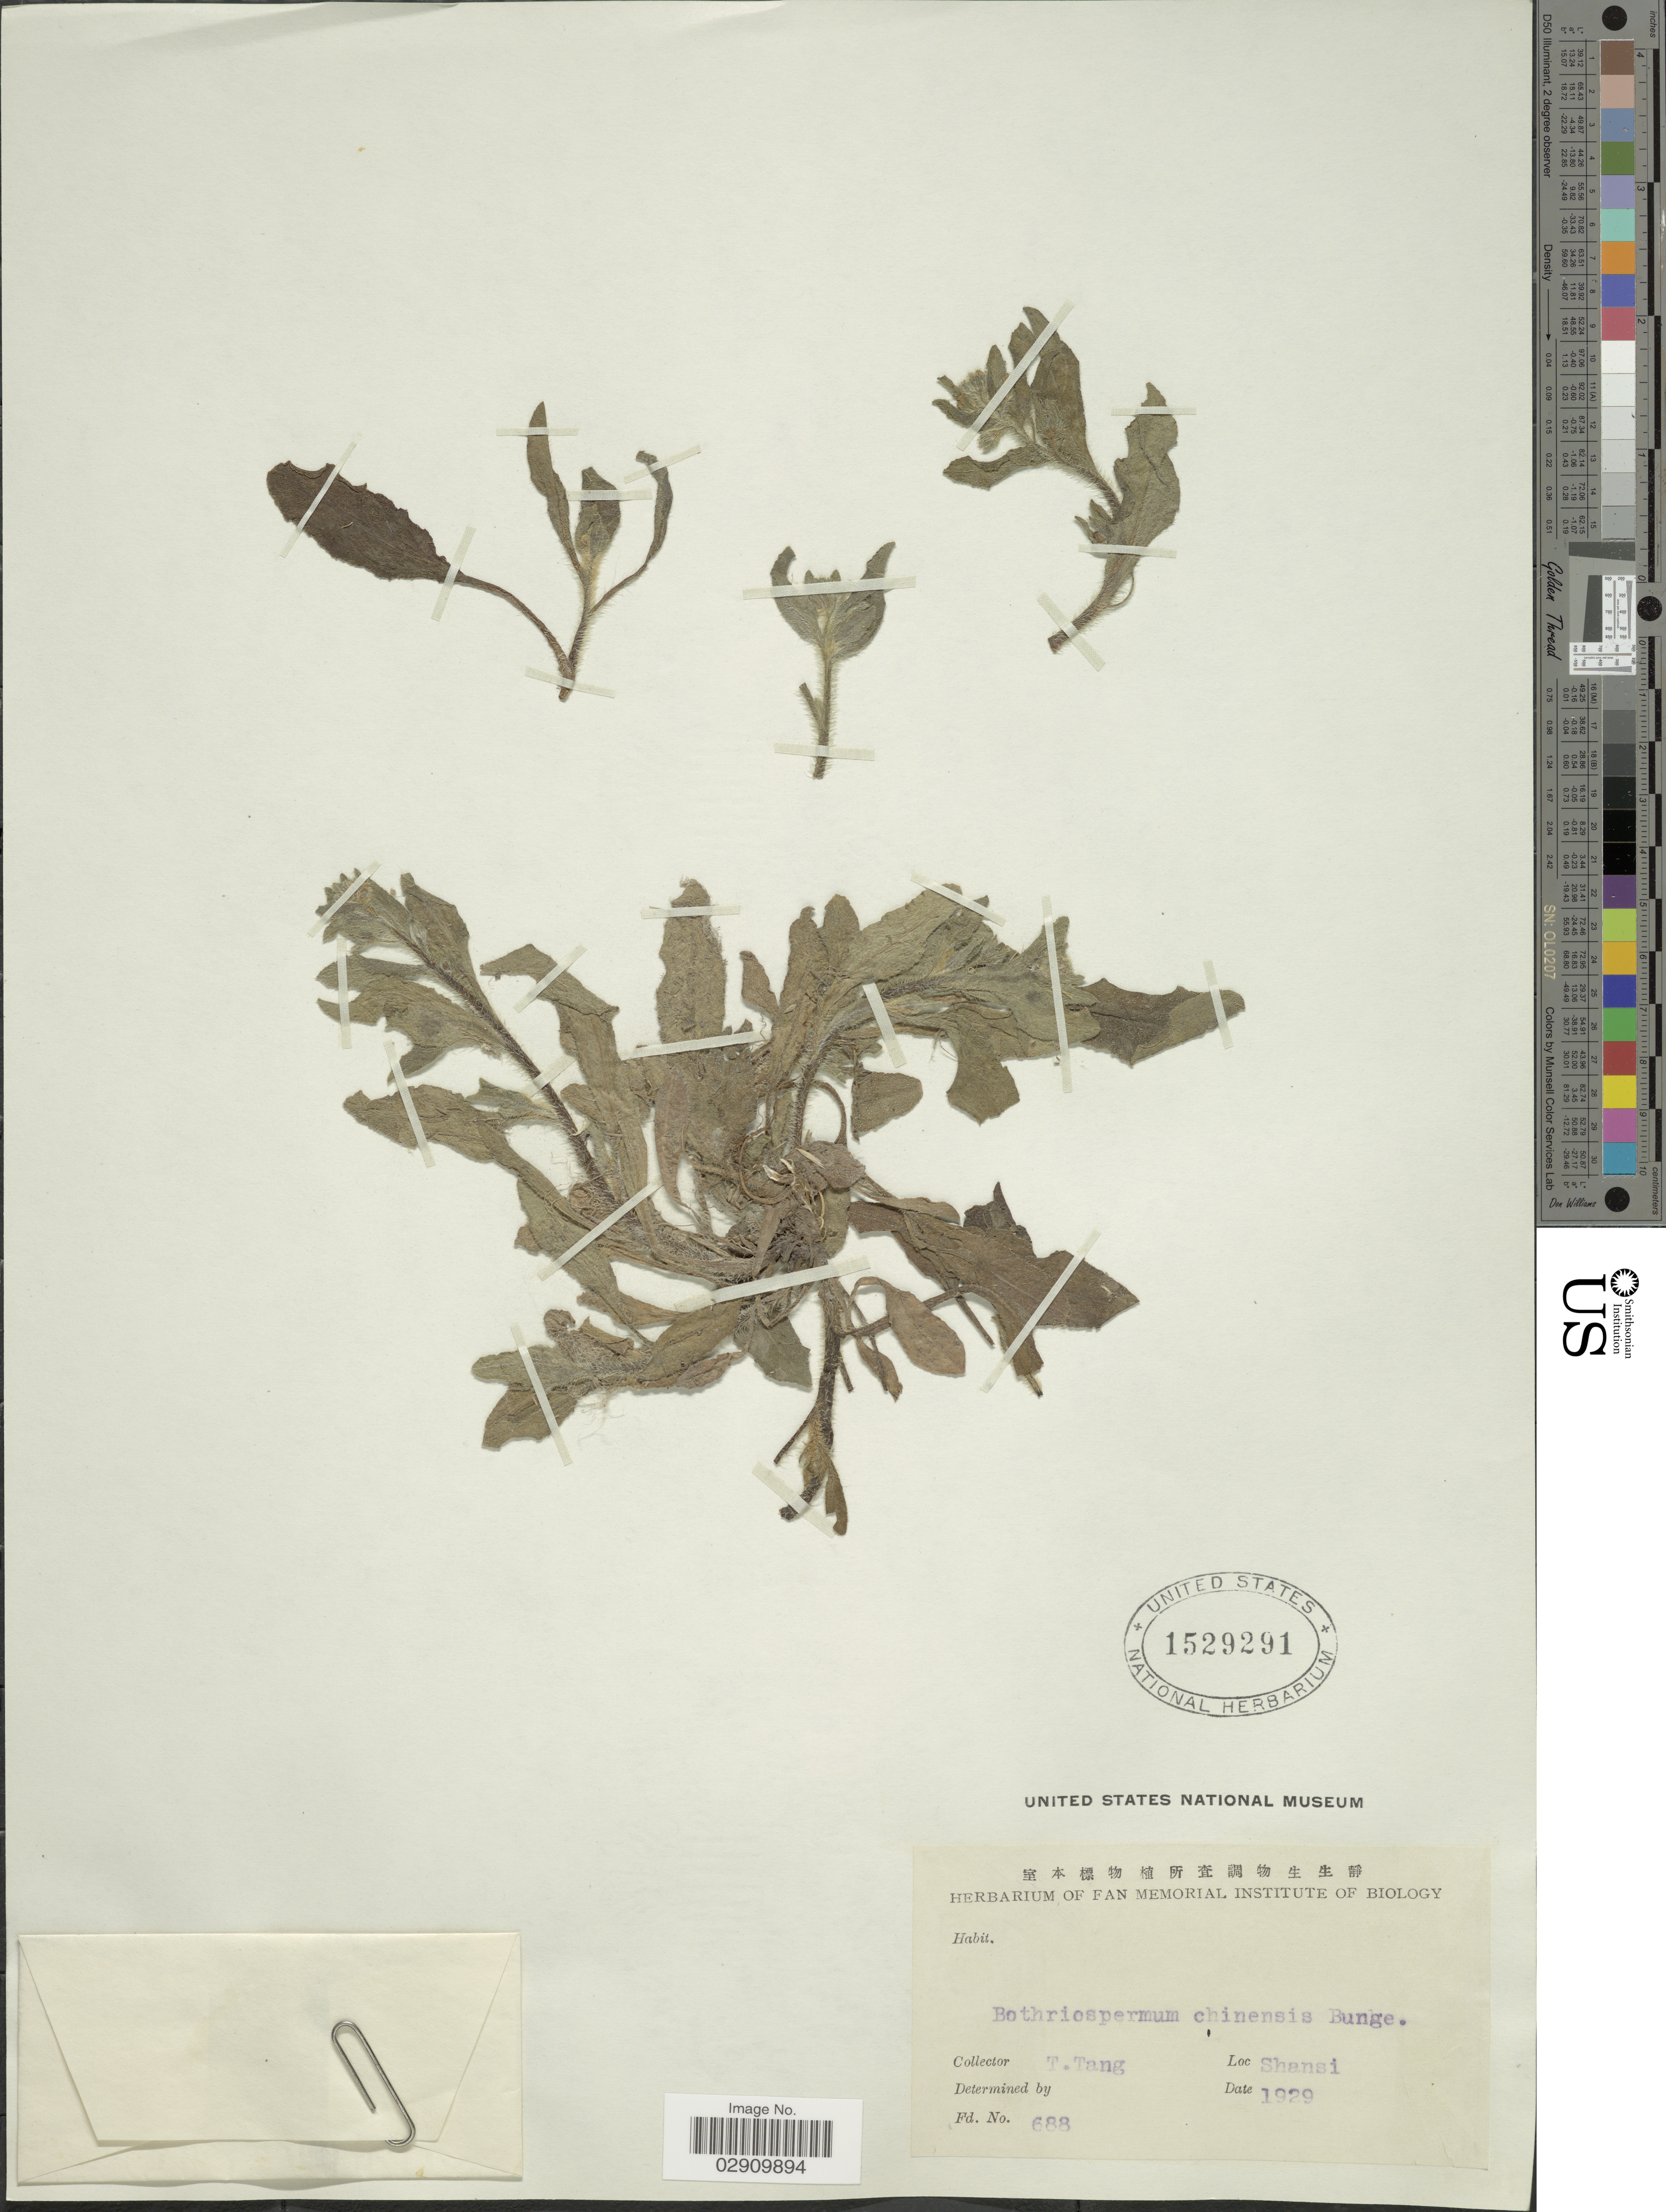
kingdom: Plantae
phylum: Tracheophyta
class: Magnoliopsida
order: Boraginales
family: Boraginaceae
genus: Bothriospermum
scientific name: Bothriospermum chinense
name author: Bunge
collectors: T. Tang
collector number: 688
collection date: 1929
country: China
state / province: Shanxi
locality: Shansi.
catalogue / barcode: US 1529291